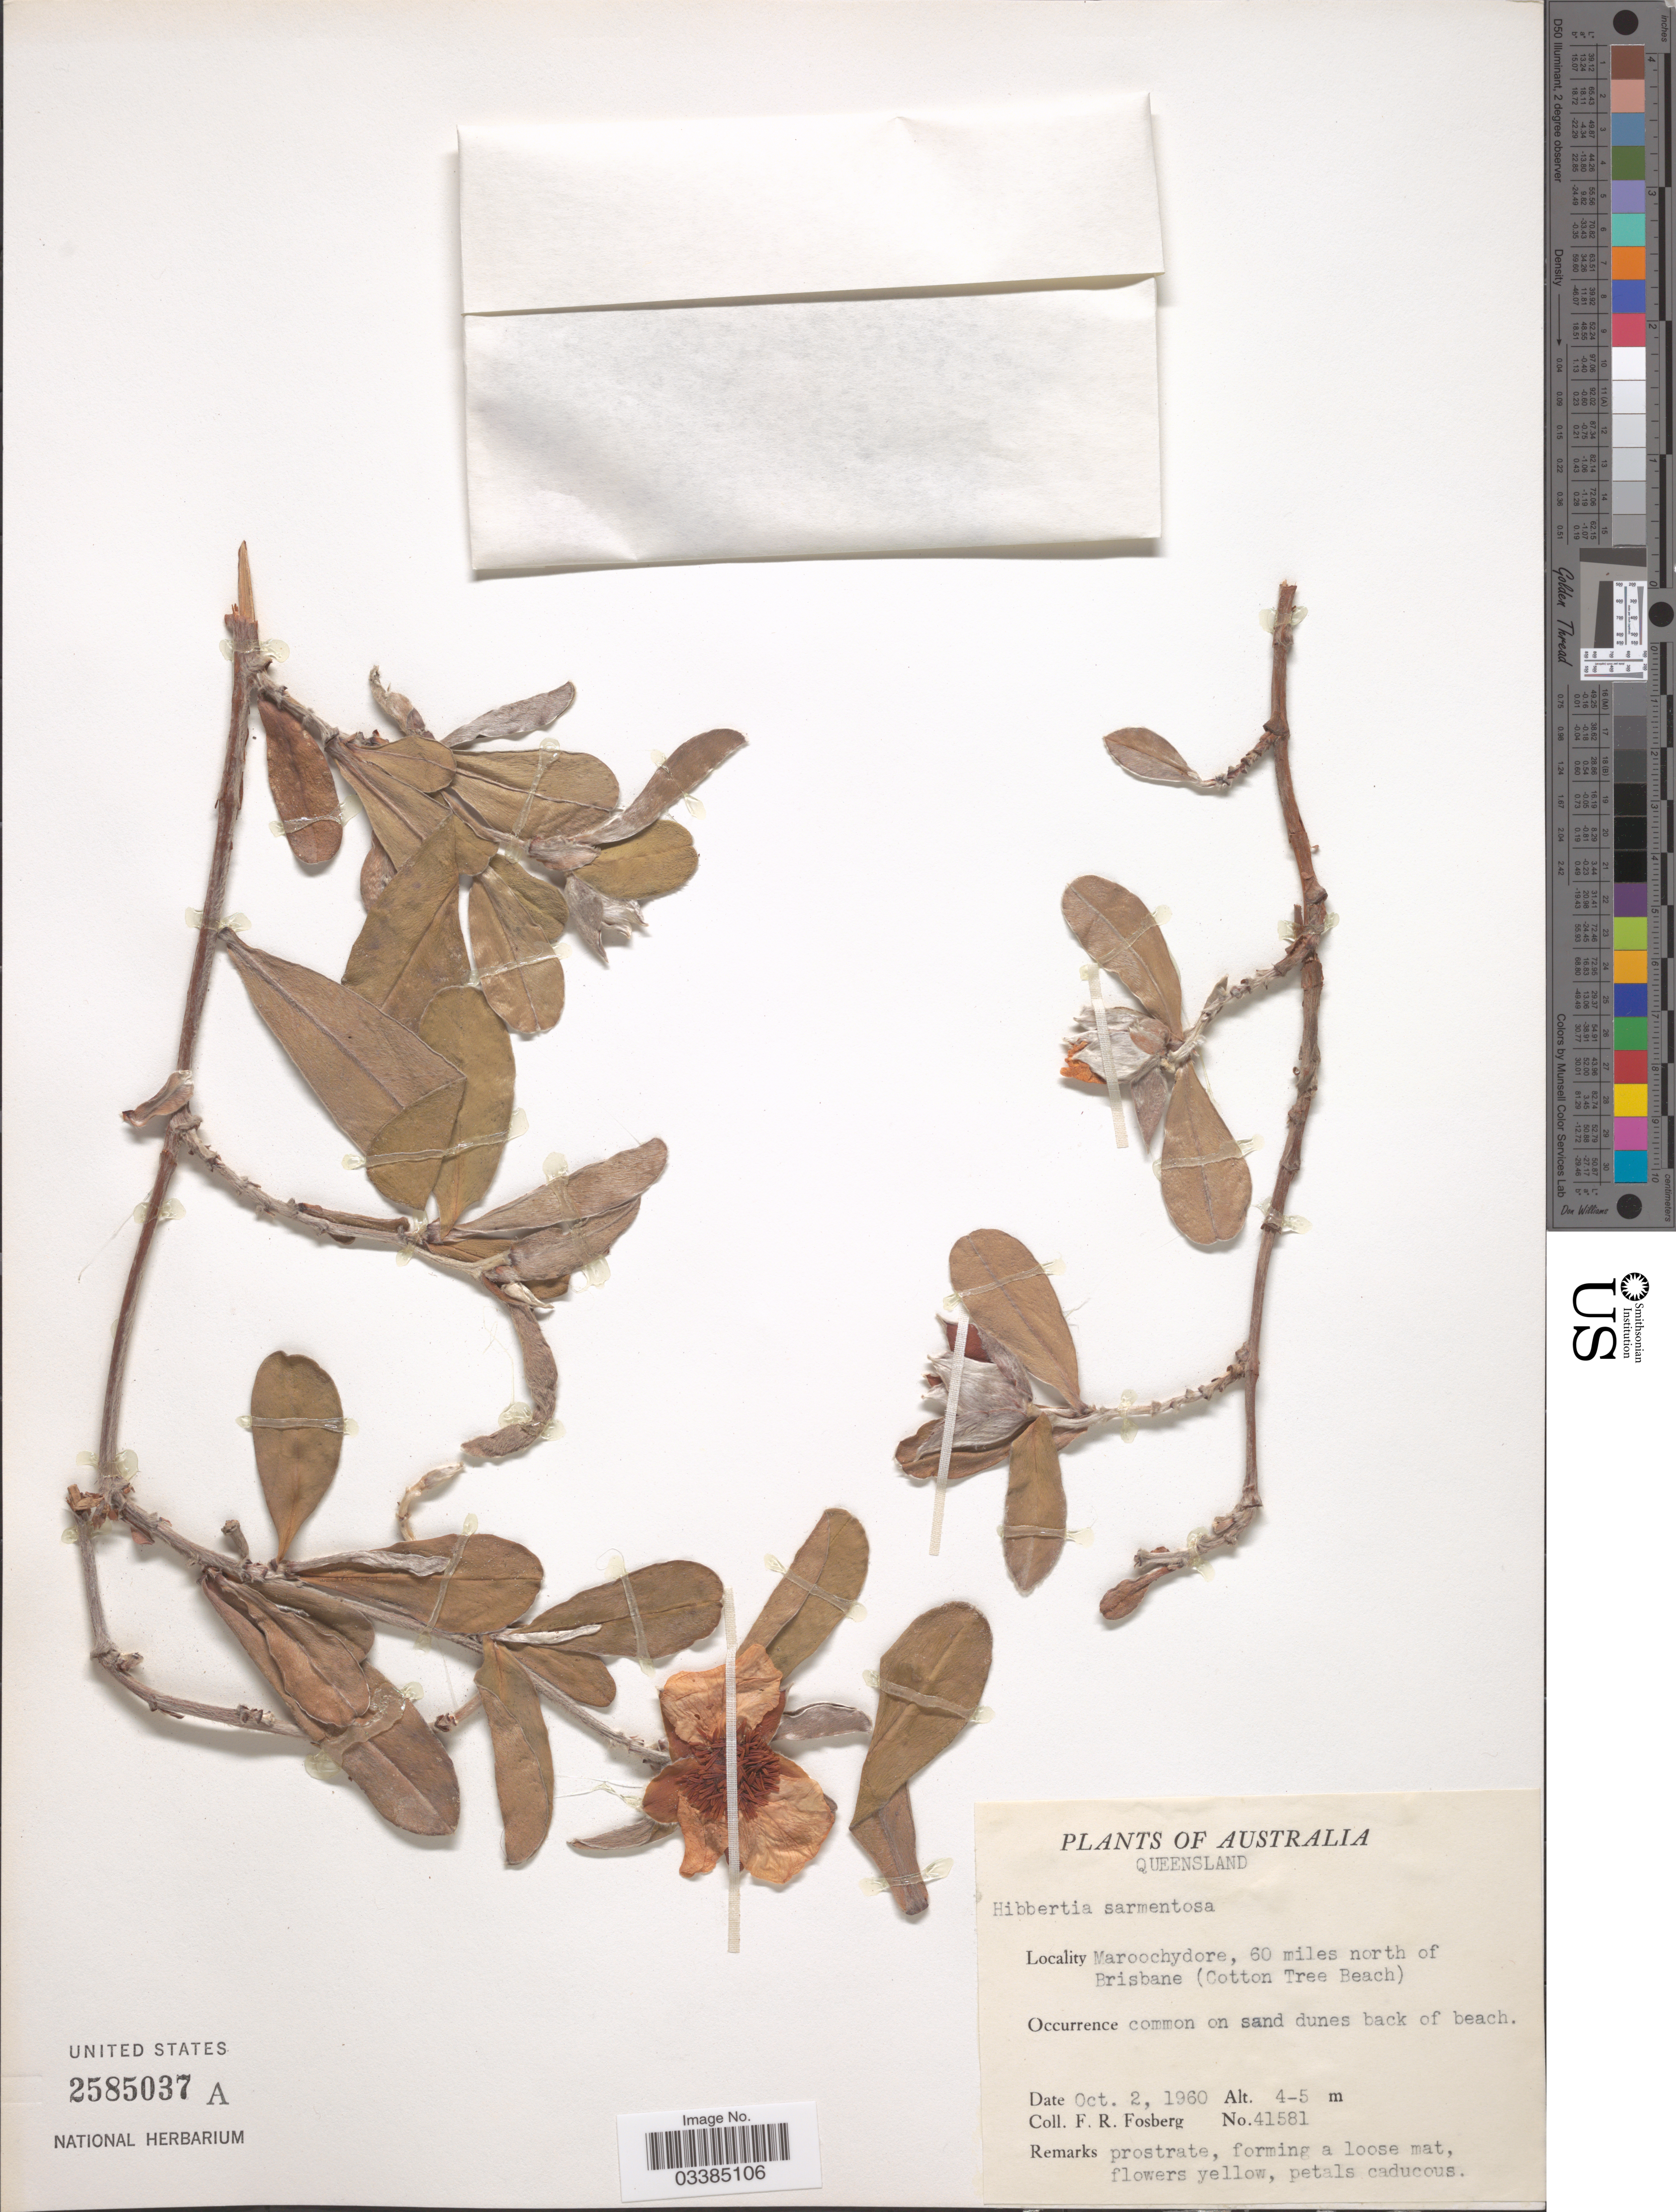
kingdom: Plantae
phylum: Tracheophyta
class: Magnoliopsida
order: Dilleniales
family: Dilleniaceae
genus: Hibbertia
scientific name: Hibbertia scandens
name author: (Willd.) Gilg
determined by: Strong, Mark T., (BOT), Smithsonian Institution - National Museum of Natural History (UNITED STATES)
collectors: F. R. Fosberg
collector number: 41581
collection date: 1960-10-02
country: Australia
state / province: Queensland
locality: Maroochydore, 60 miles north of Brisbane (Cotton Tree Beach).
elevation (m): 4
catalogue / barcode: US 2585037A